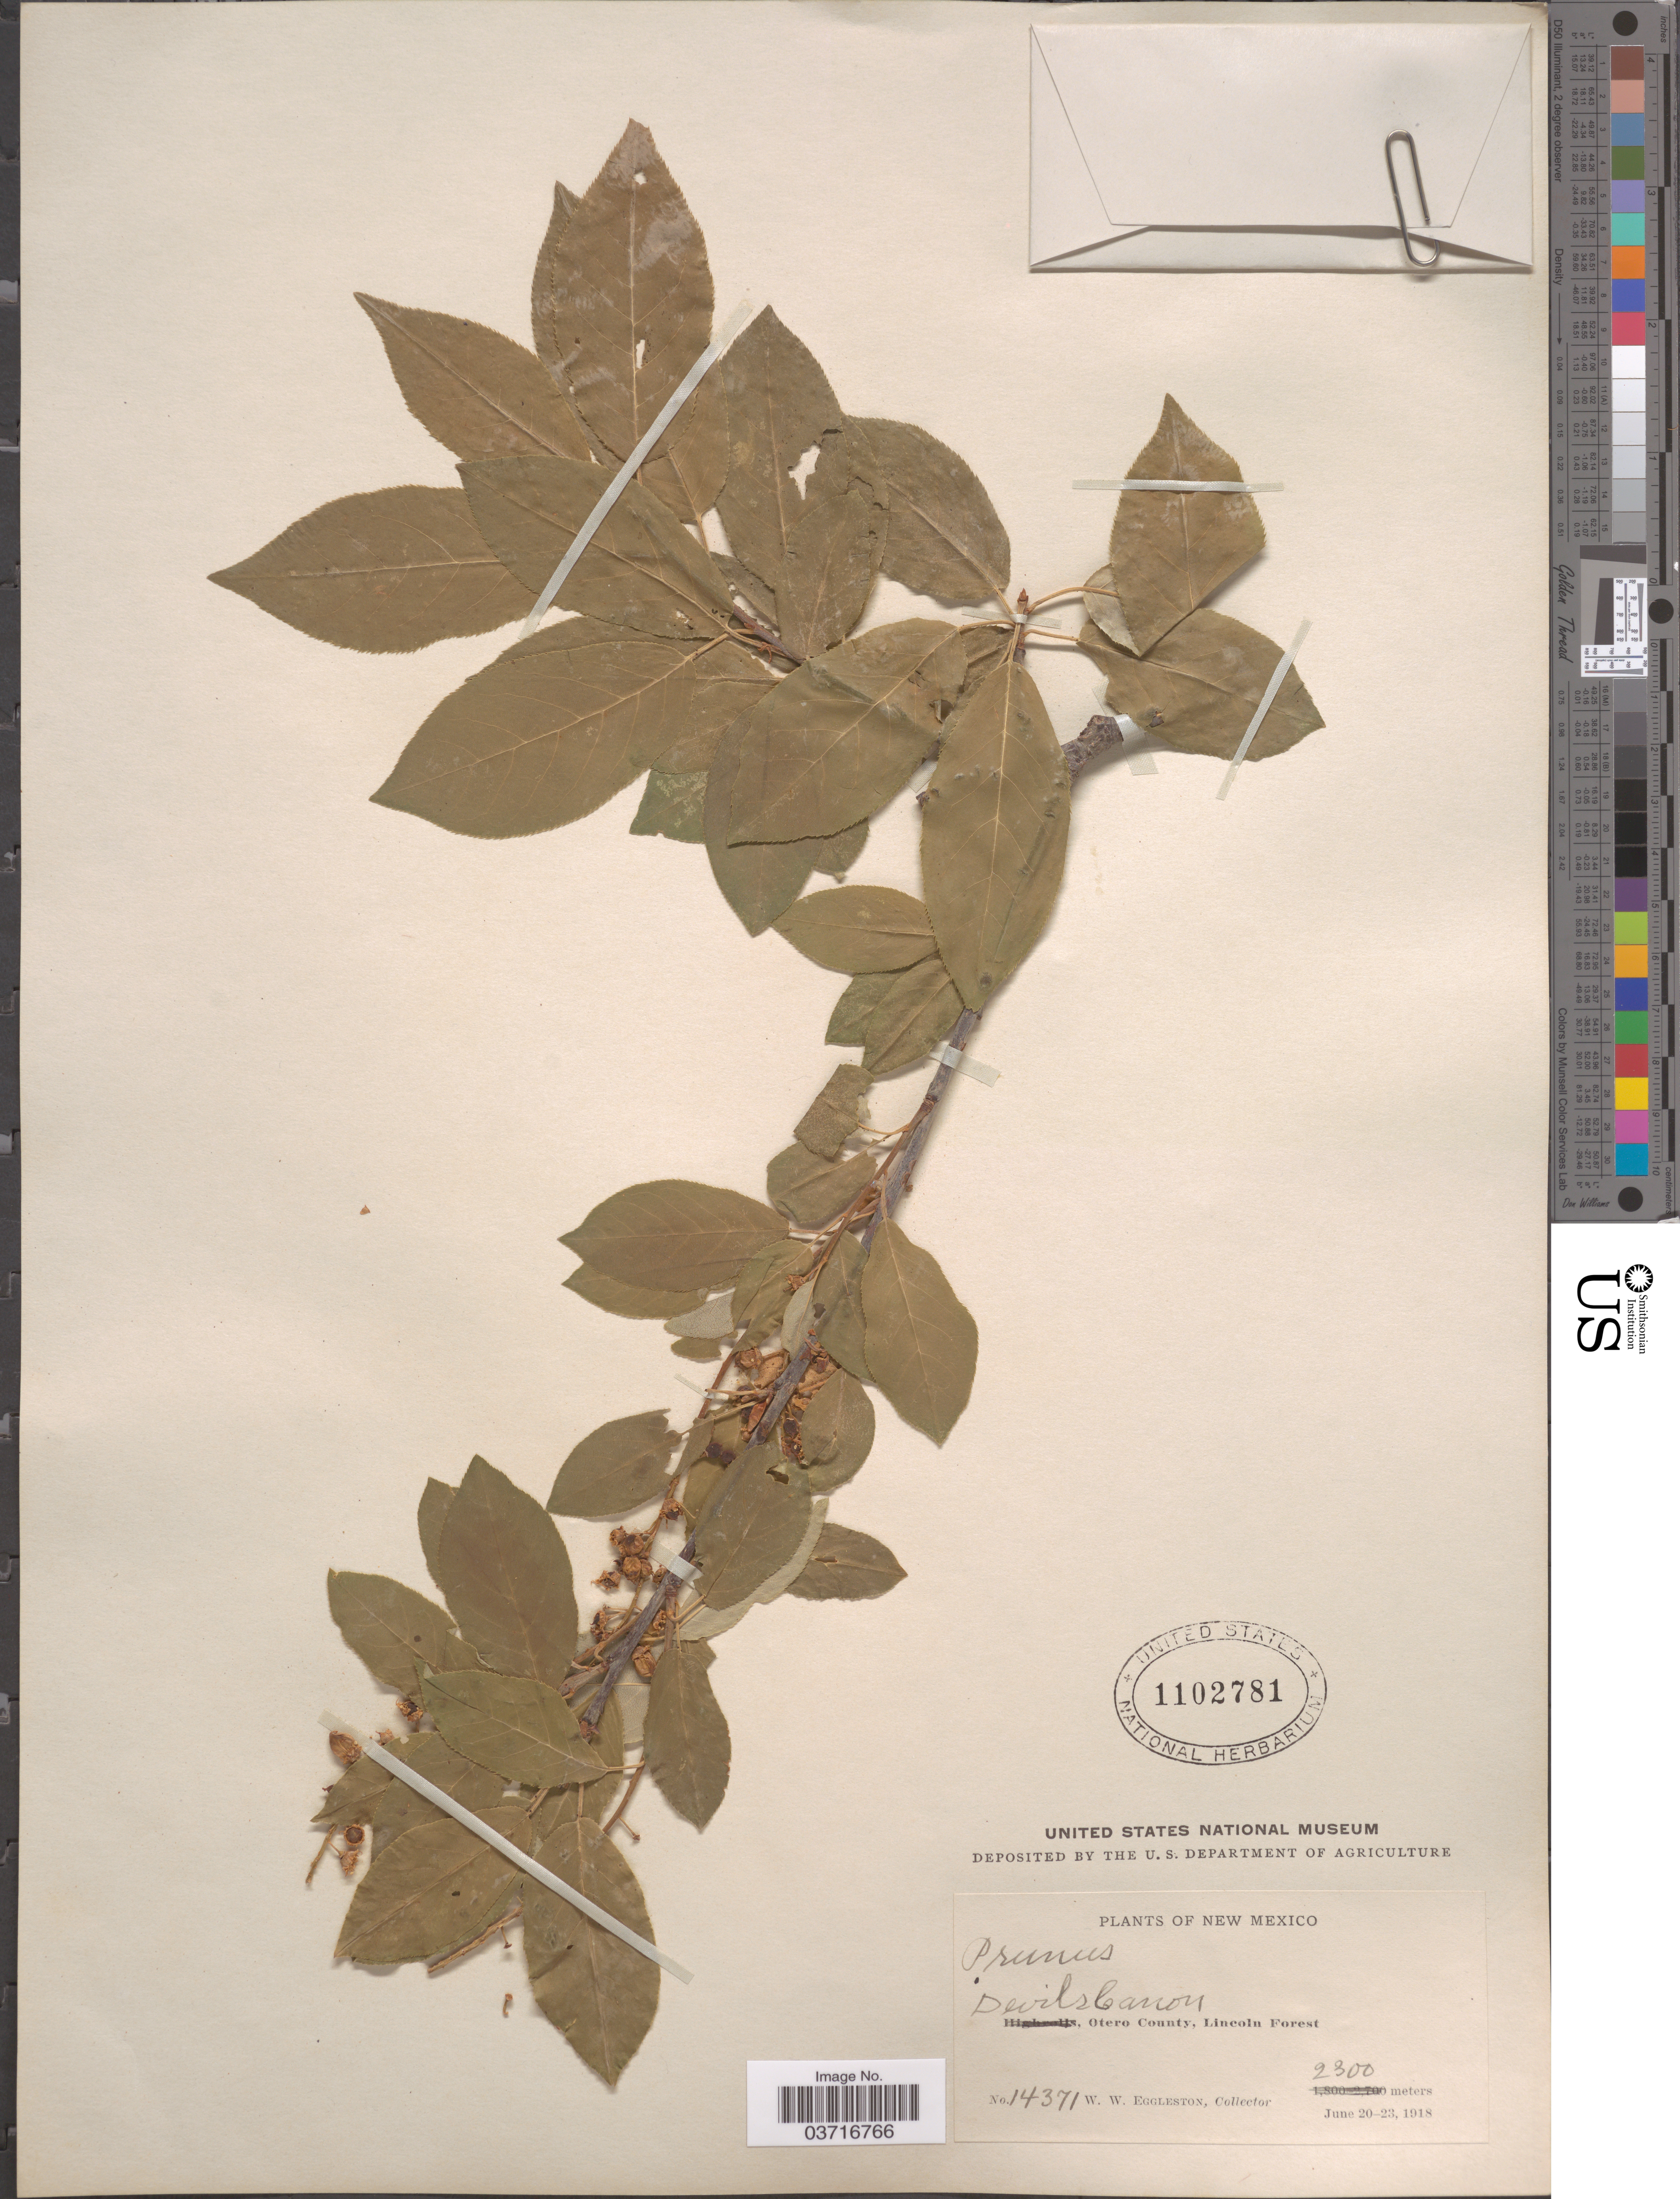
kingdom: Plantae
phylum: Tracheophyta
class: Magnoliopsida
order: Rosales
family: Rosaceae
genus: Prunus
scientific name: Prunus sp.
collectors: W. W. Eggleston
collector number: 14371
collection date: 1918-06-20/1918-06-23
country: United States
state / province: New Mexico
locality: Devils Canon, Otero County, Lincoln Forest.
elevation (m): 2300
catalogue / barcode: US 1102781